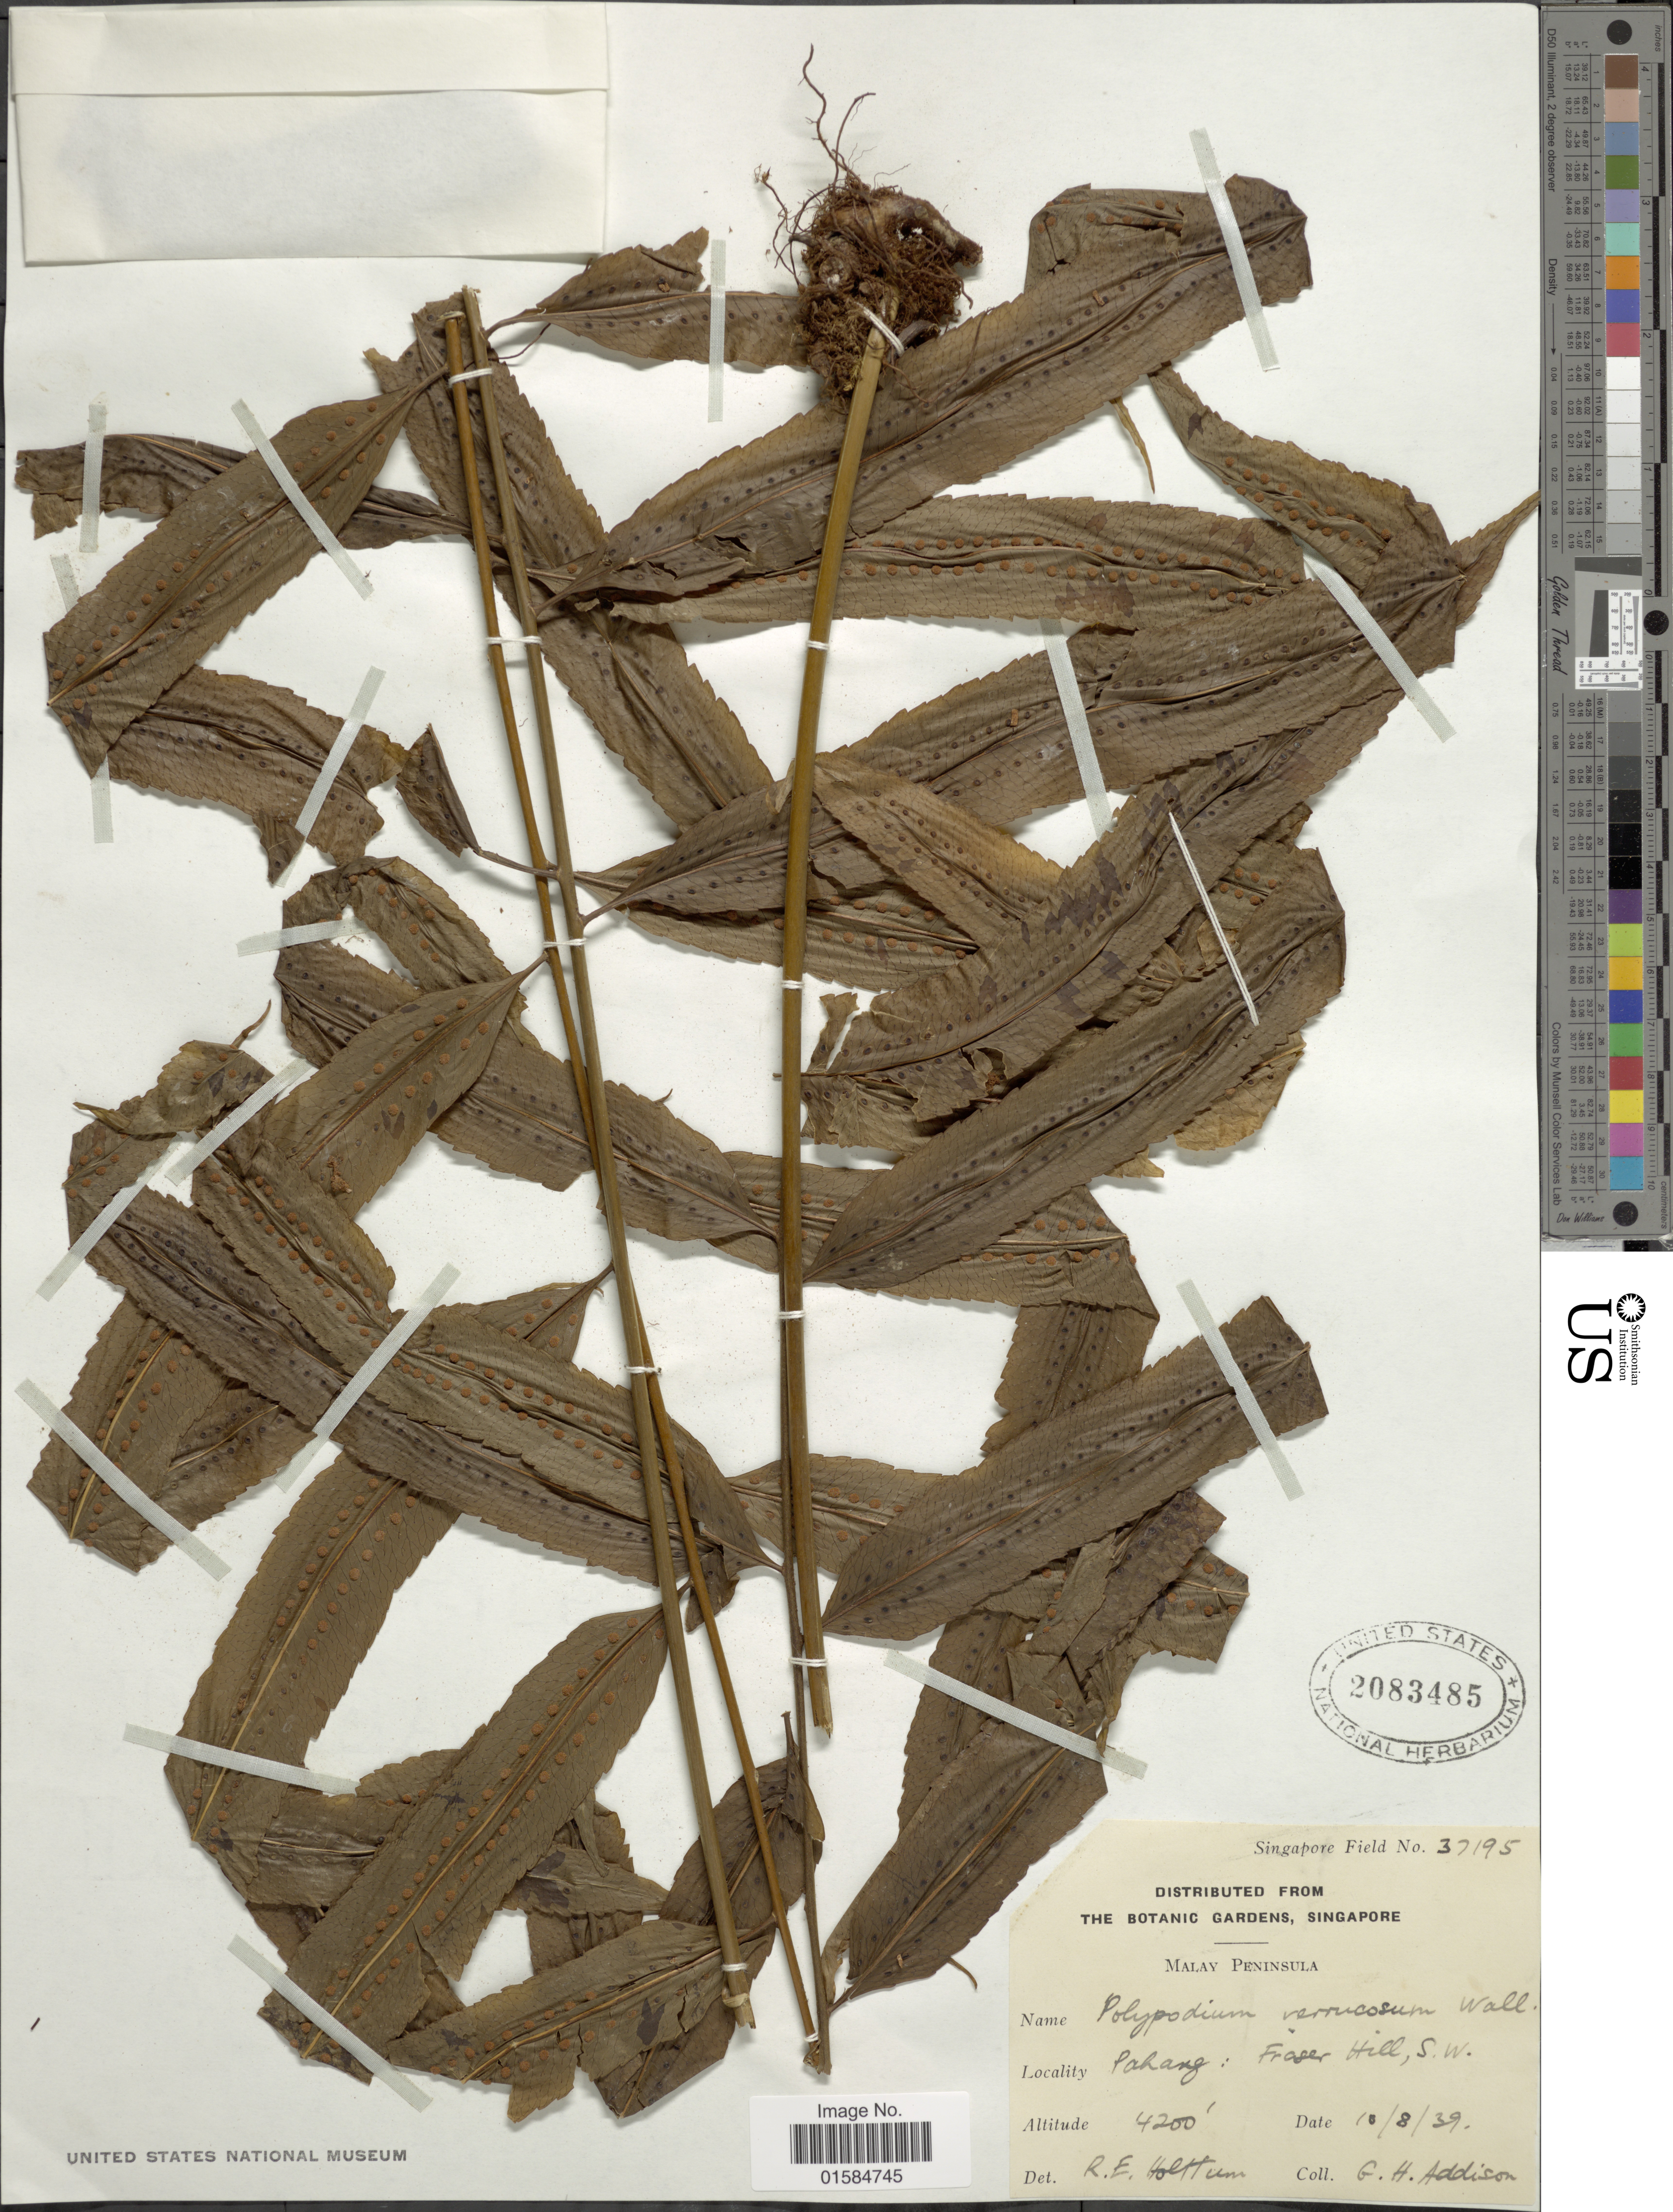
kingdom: Plantae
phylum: Tracheophyta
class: Polypodiopsida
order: Polypodiales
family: Polypodiaceae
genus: Goniophlebium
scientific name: Goniophlebium percussum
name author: (Cauv.) W.H. Wagner & Grether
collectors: G. Addison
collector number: Singapore Field 37195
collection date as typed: Transcribed d/m/y: 10/8/39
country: Malaysia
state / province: Pahang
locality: Malay Peninsula, Pahang, Fraser Hill, S. W.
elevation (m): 1280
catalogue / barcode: US 2083485